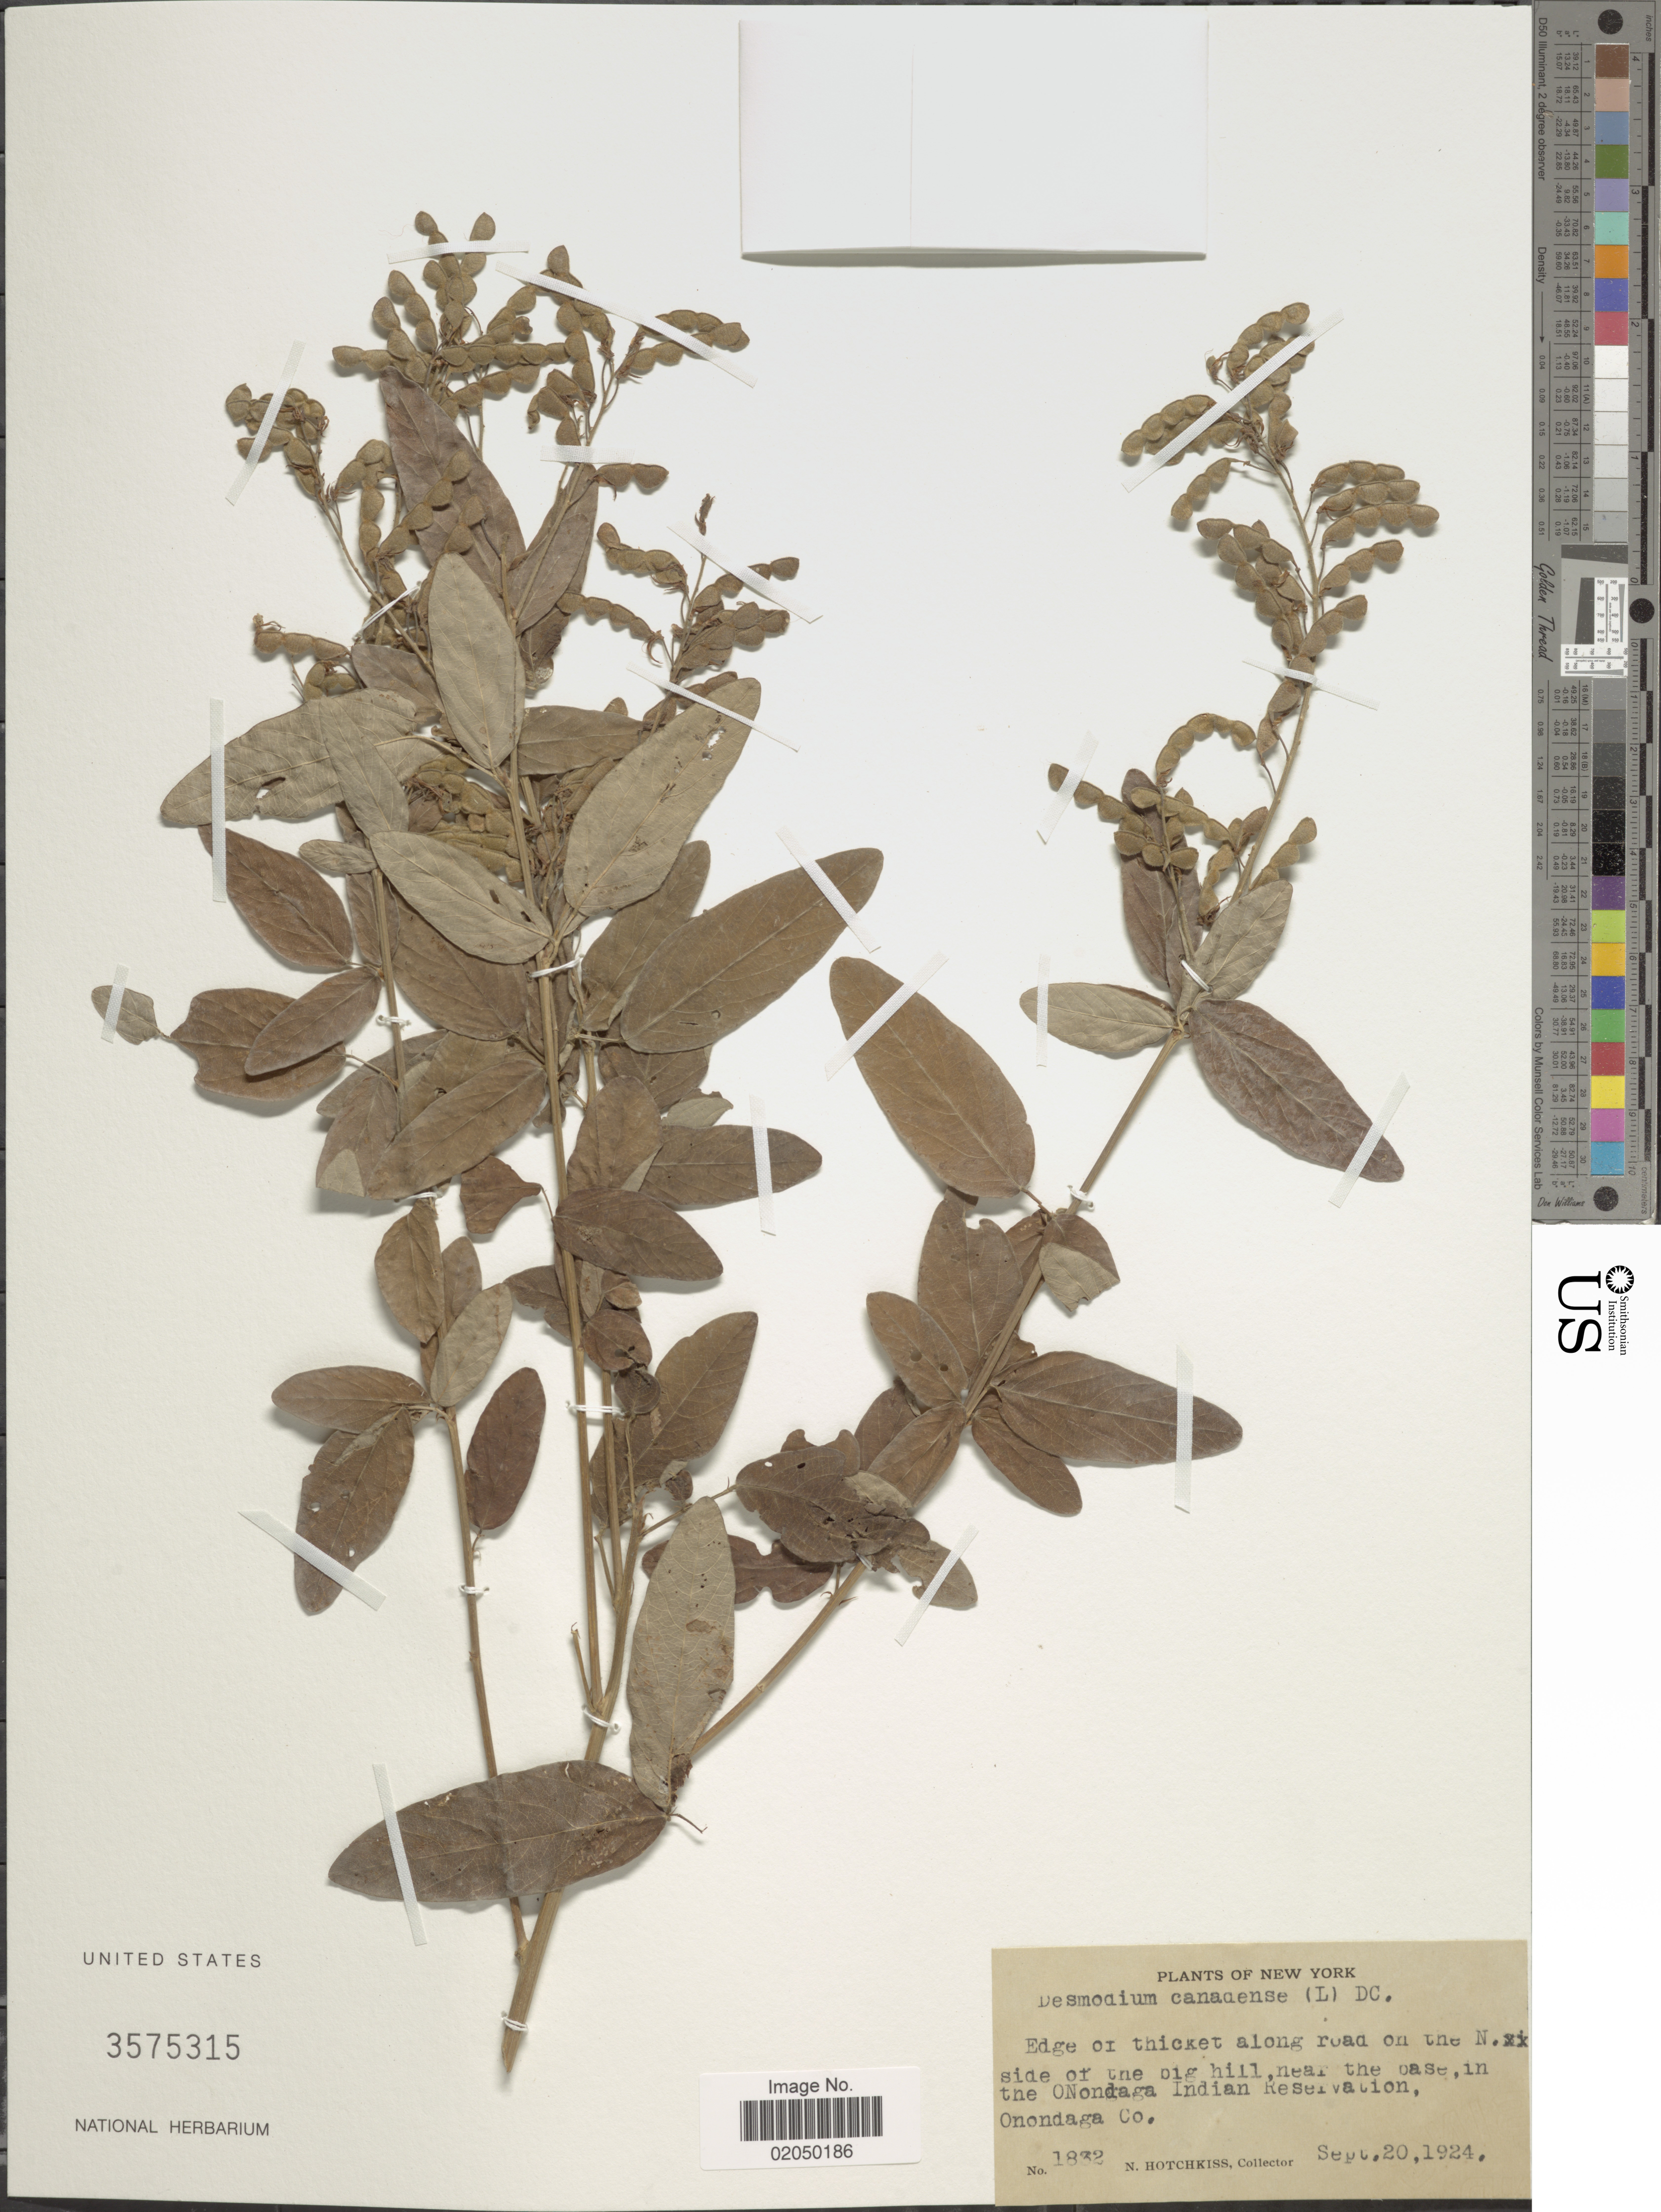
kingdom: Plantae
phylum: Tracheophyta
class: Magnoliopsida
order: Fabales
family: Fabaceae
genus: Desmodium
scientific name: Desmodium canadense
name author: (L.) DC.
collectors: N. Hotchkiss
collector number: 1832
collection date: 1924-09-20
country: United States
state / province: New York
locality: Side of the big hill, near the oase, in the Onodaga Indian Reservation, Onodaha Co.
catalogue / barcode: US 3575315